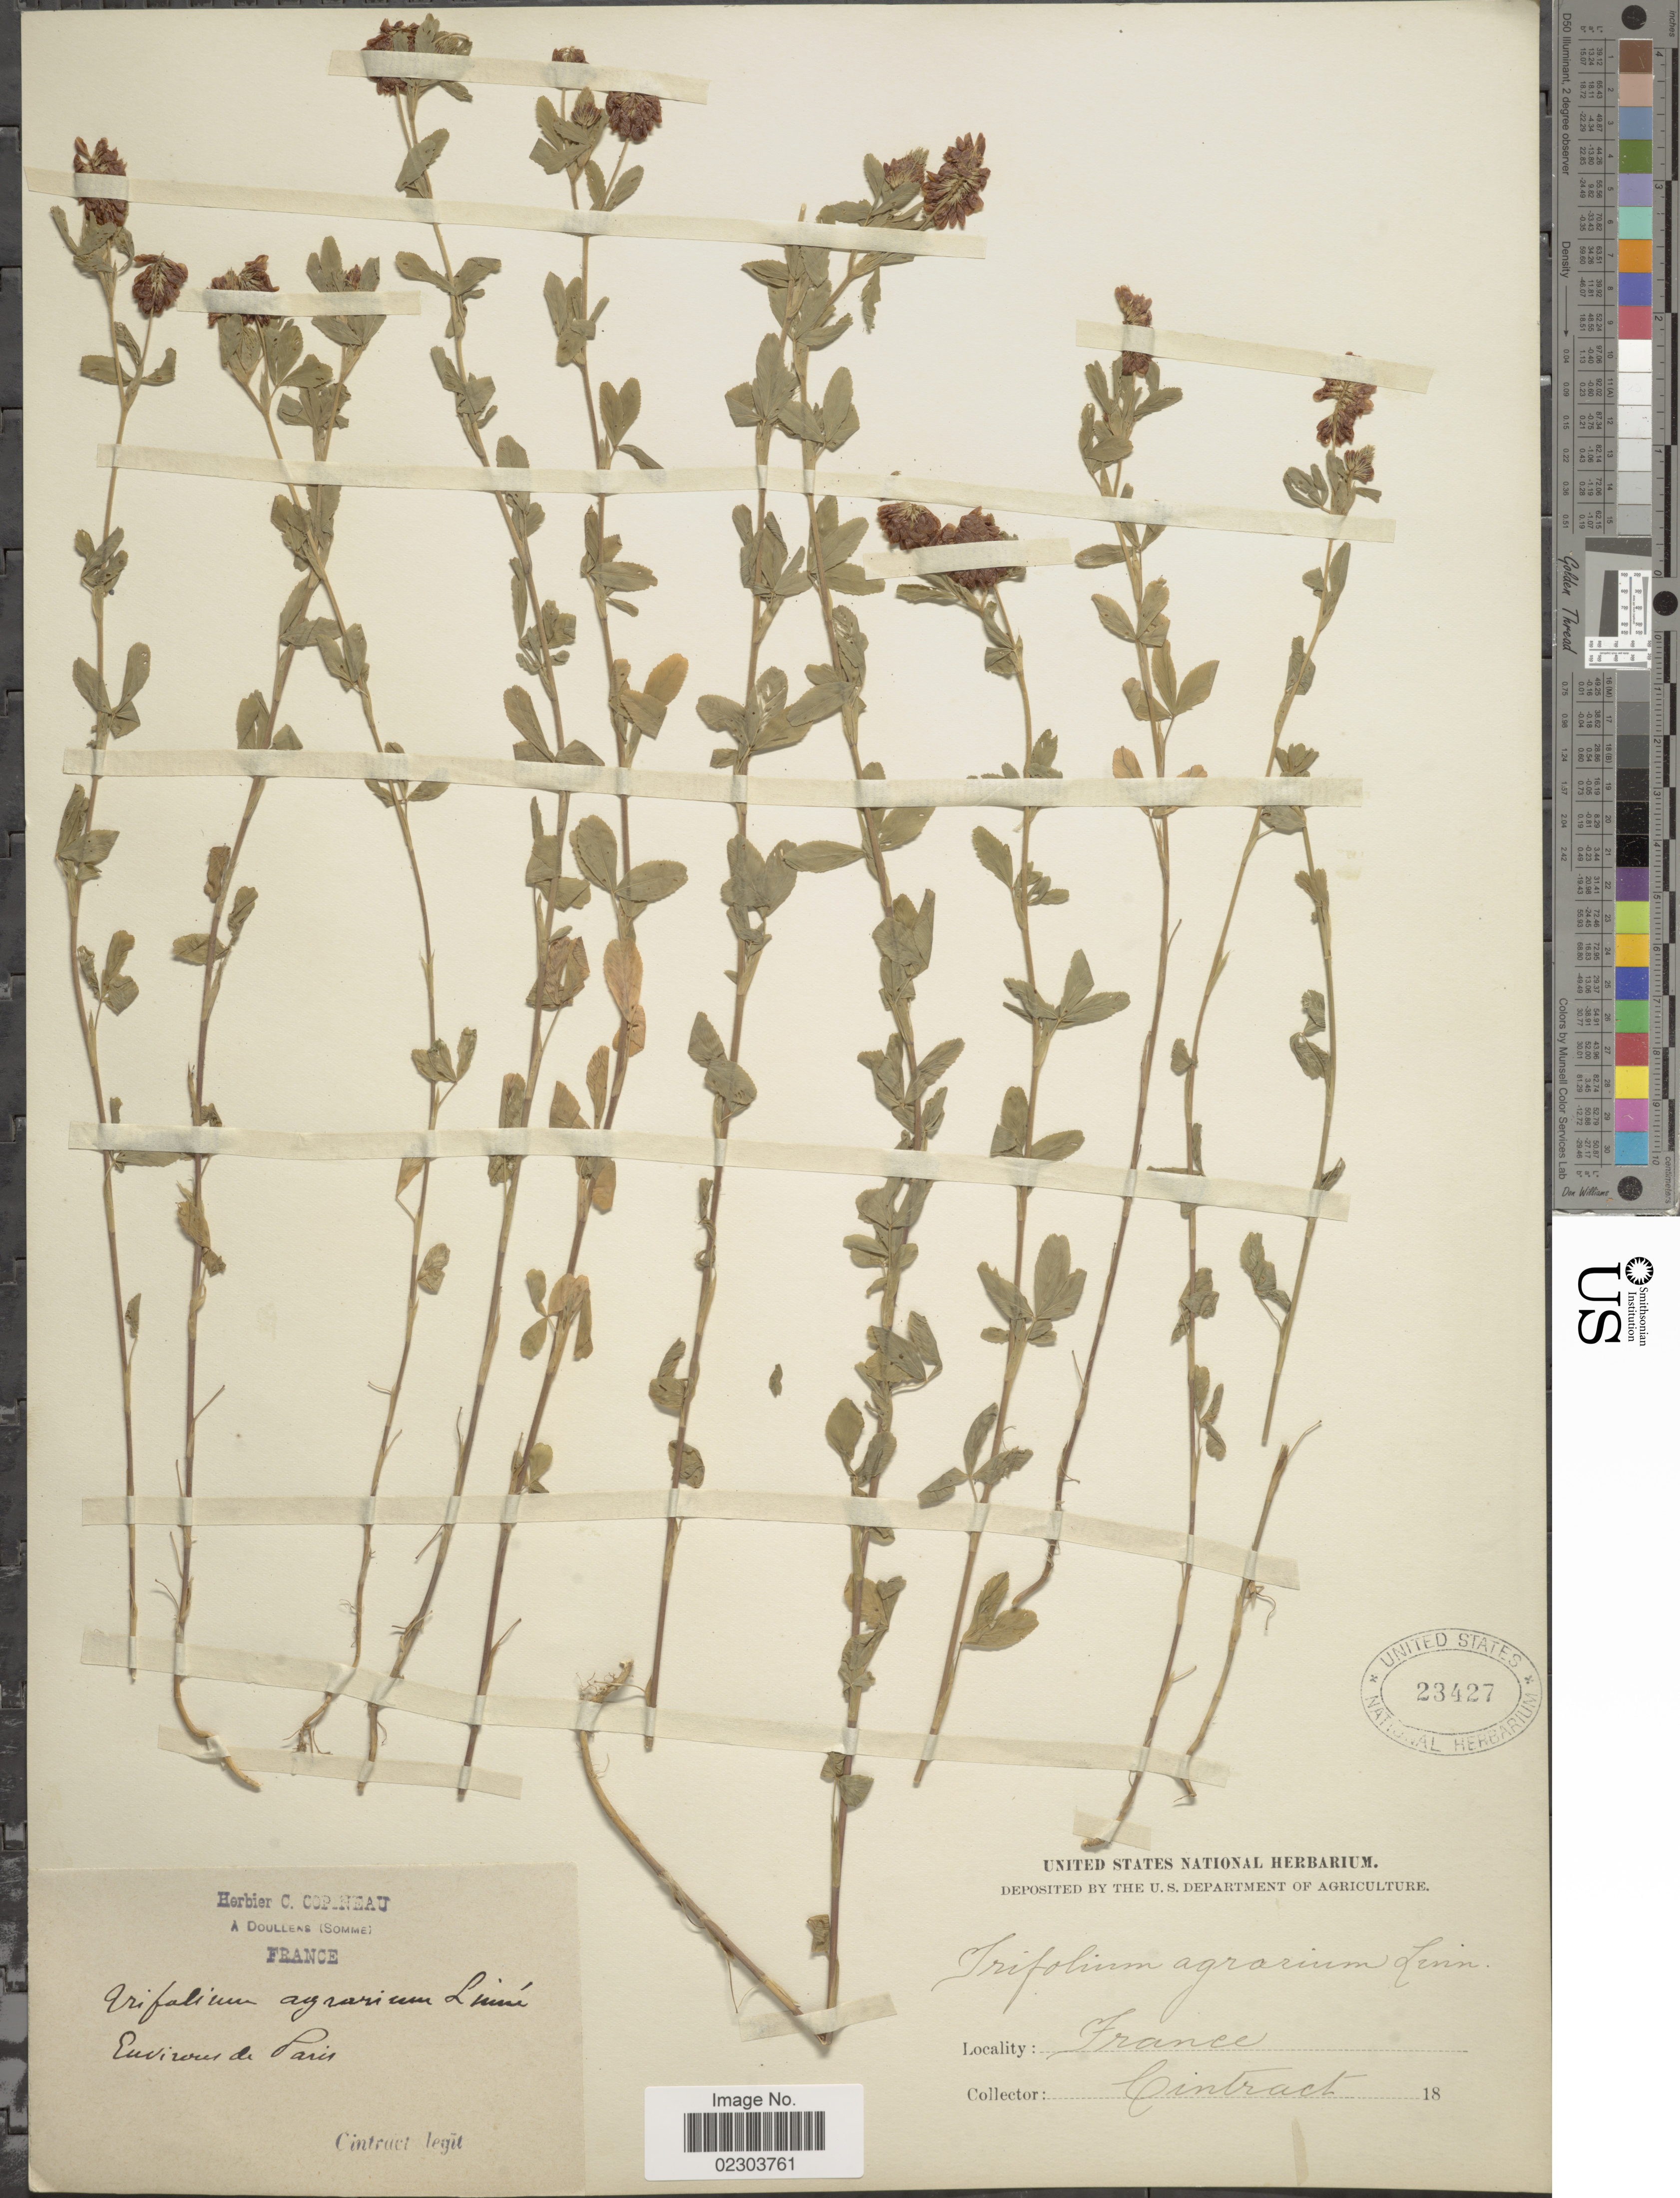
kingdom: Plantae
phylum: Tracheophyta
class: Magnoliopsida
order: Fabales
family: Fabaceae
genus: Trifolium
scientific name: Trifolium agrarium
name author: L.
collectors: Cintract, --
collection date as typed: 18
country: France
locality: Environus de Paris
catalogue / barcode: US 23427